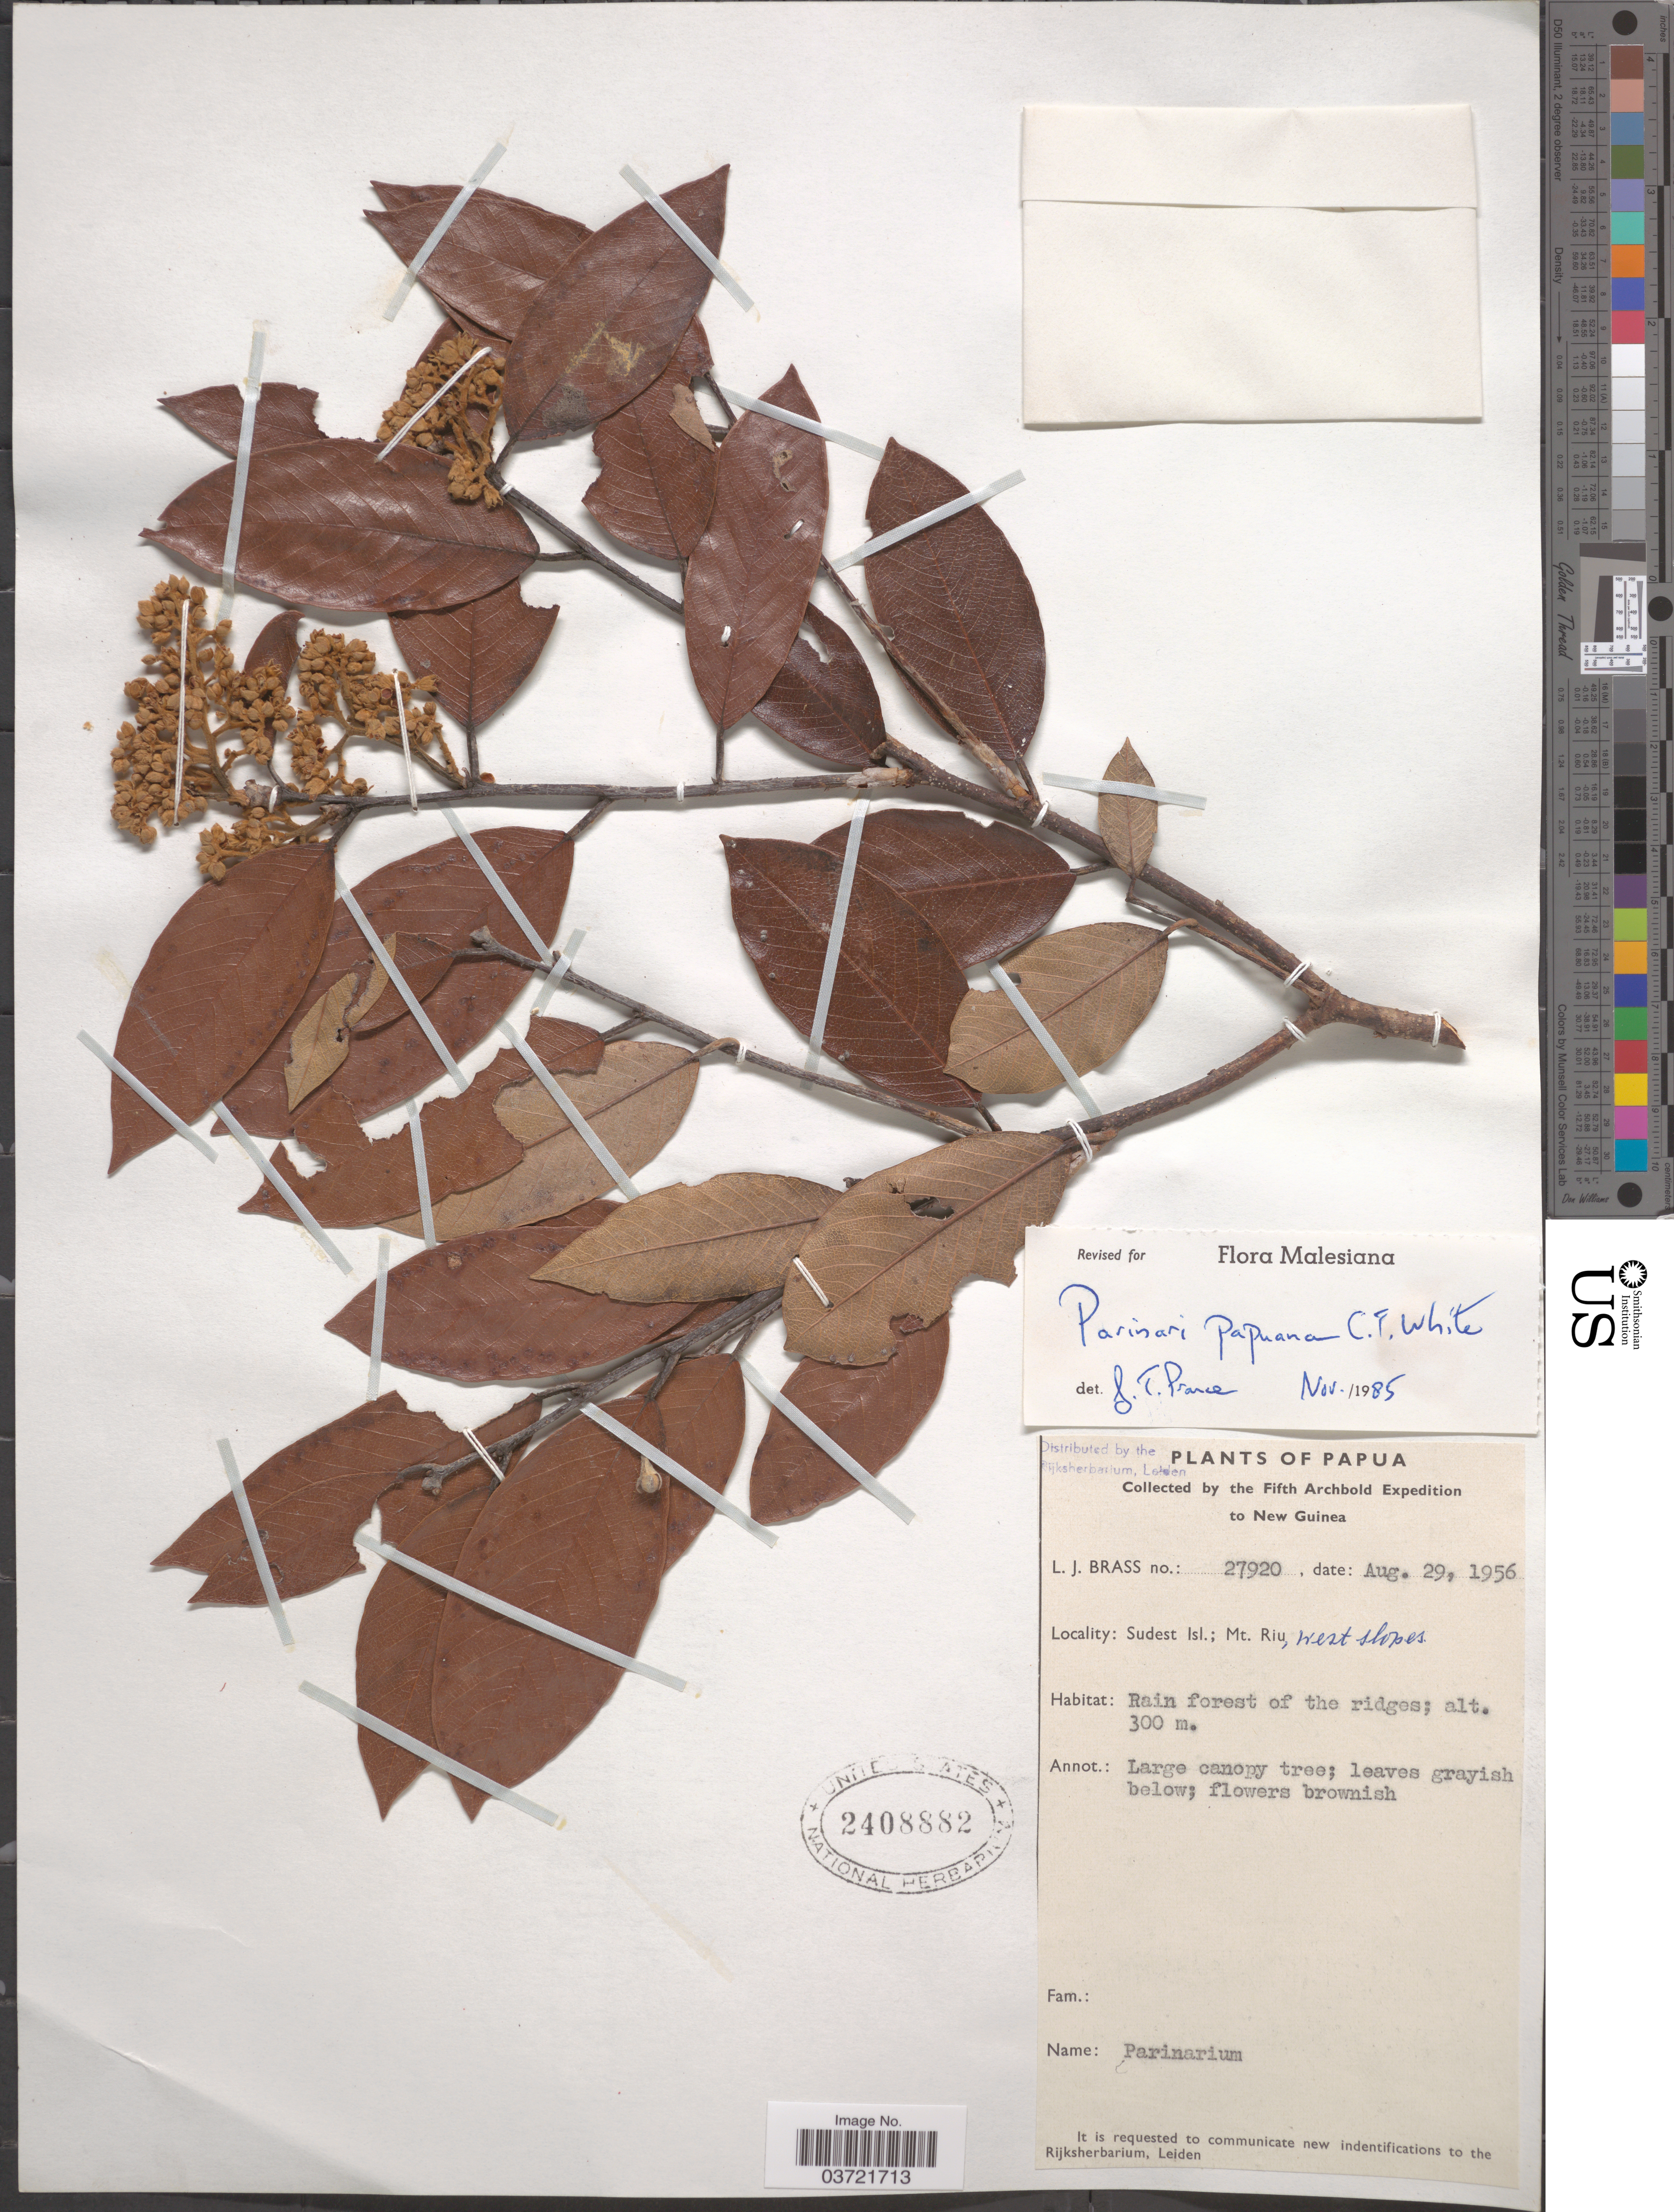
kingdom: Plantae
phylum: Tracheophyta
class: Magnoliopsida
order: Malpighiales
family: Chrysobalanaceae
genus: Parinari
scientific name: Parinari papuana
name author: C.T. White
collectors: L. J. Brass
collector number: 27920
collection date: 1956-08-29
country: Papua New Guinea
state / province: Milne Bay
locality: Papua. New Guinea. Sudest Isl.; Mt. Riu, west slopes.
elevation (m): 300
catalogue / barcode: US 2408882